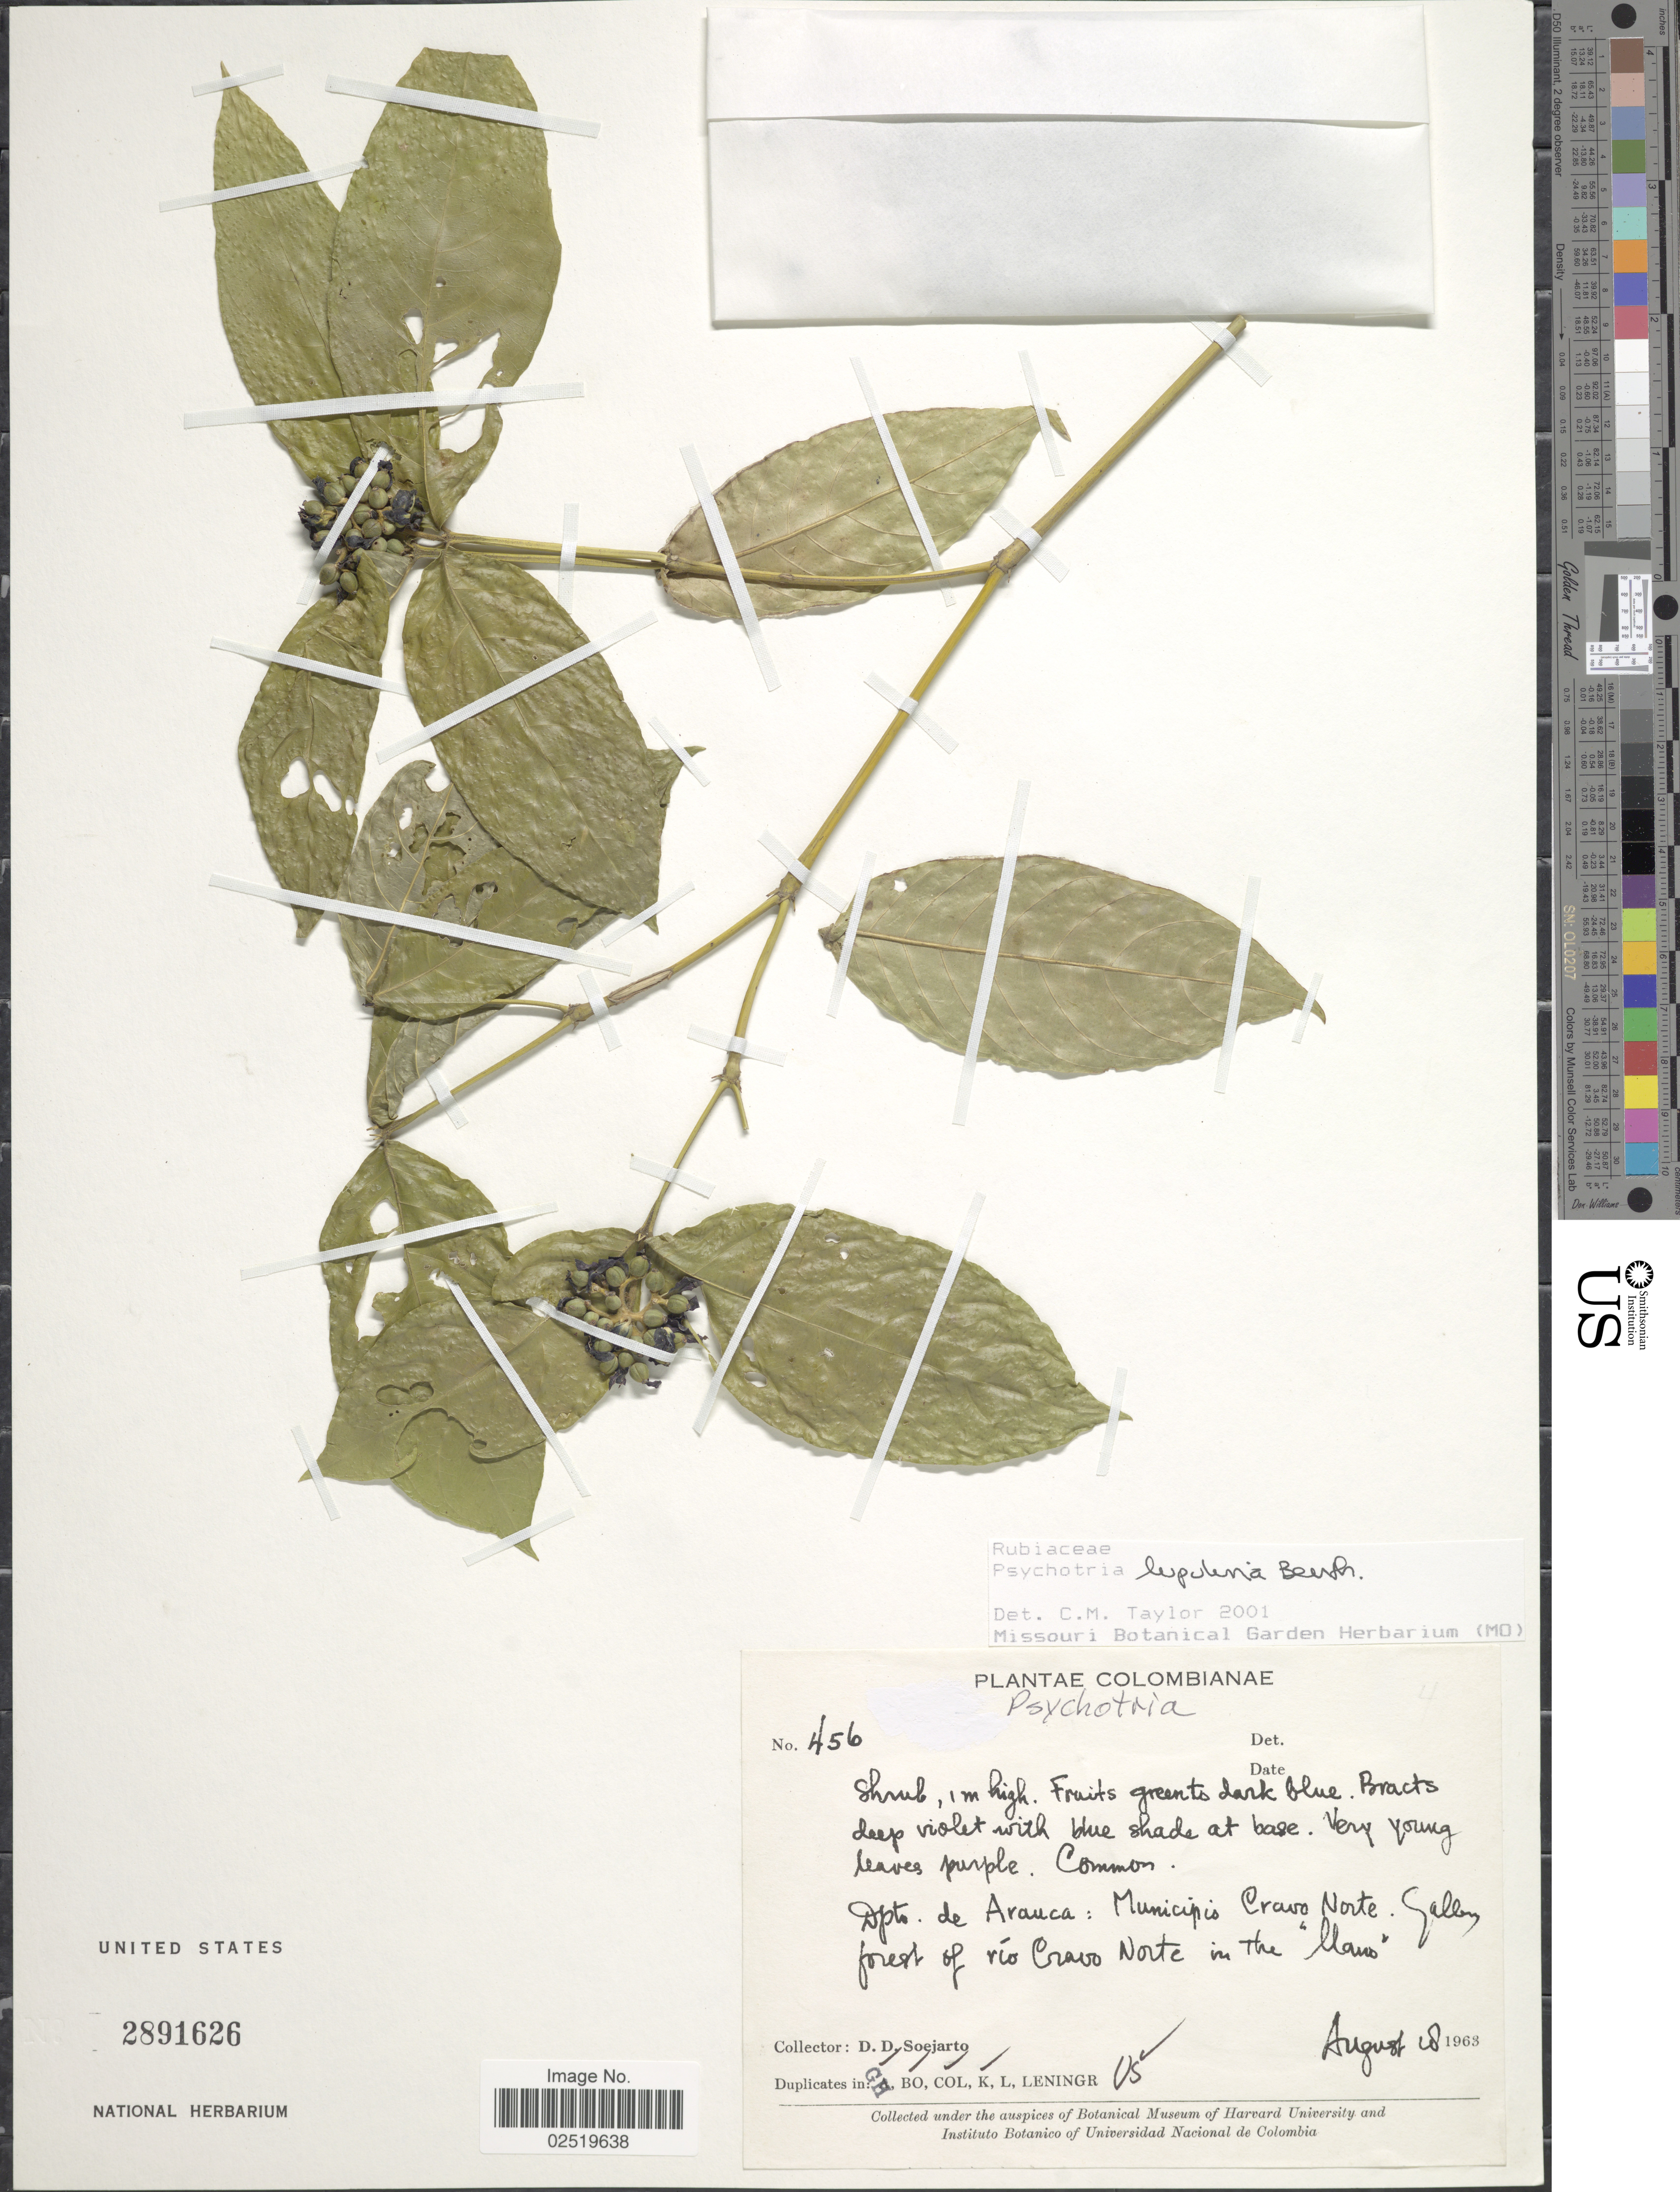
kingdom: Plantae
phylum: Tracheophyta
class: Magnoliopsida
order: Gentianales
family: Rubiaceae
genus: Psychotria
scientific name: Psychotria lupulina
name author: Benth.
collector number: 456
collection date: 1963-08-18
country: Colombia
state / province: Arauca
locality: Colombianae, Municipio Cravo Norte. Gallery forest of rio Cravo Norte in the llano.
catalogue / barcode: US 2891626